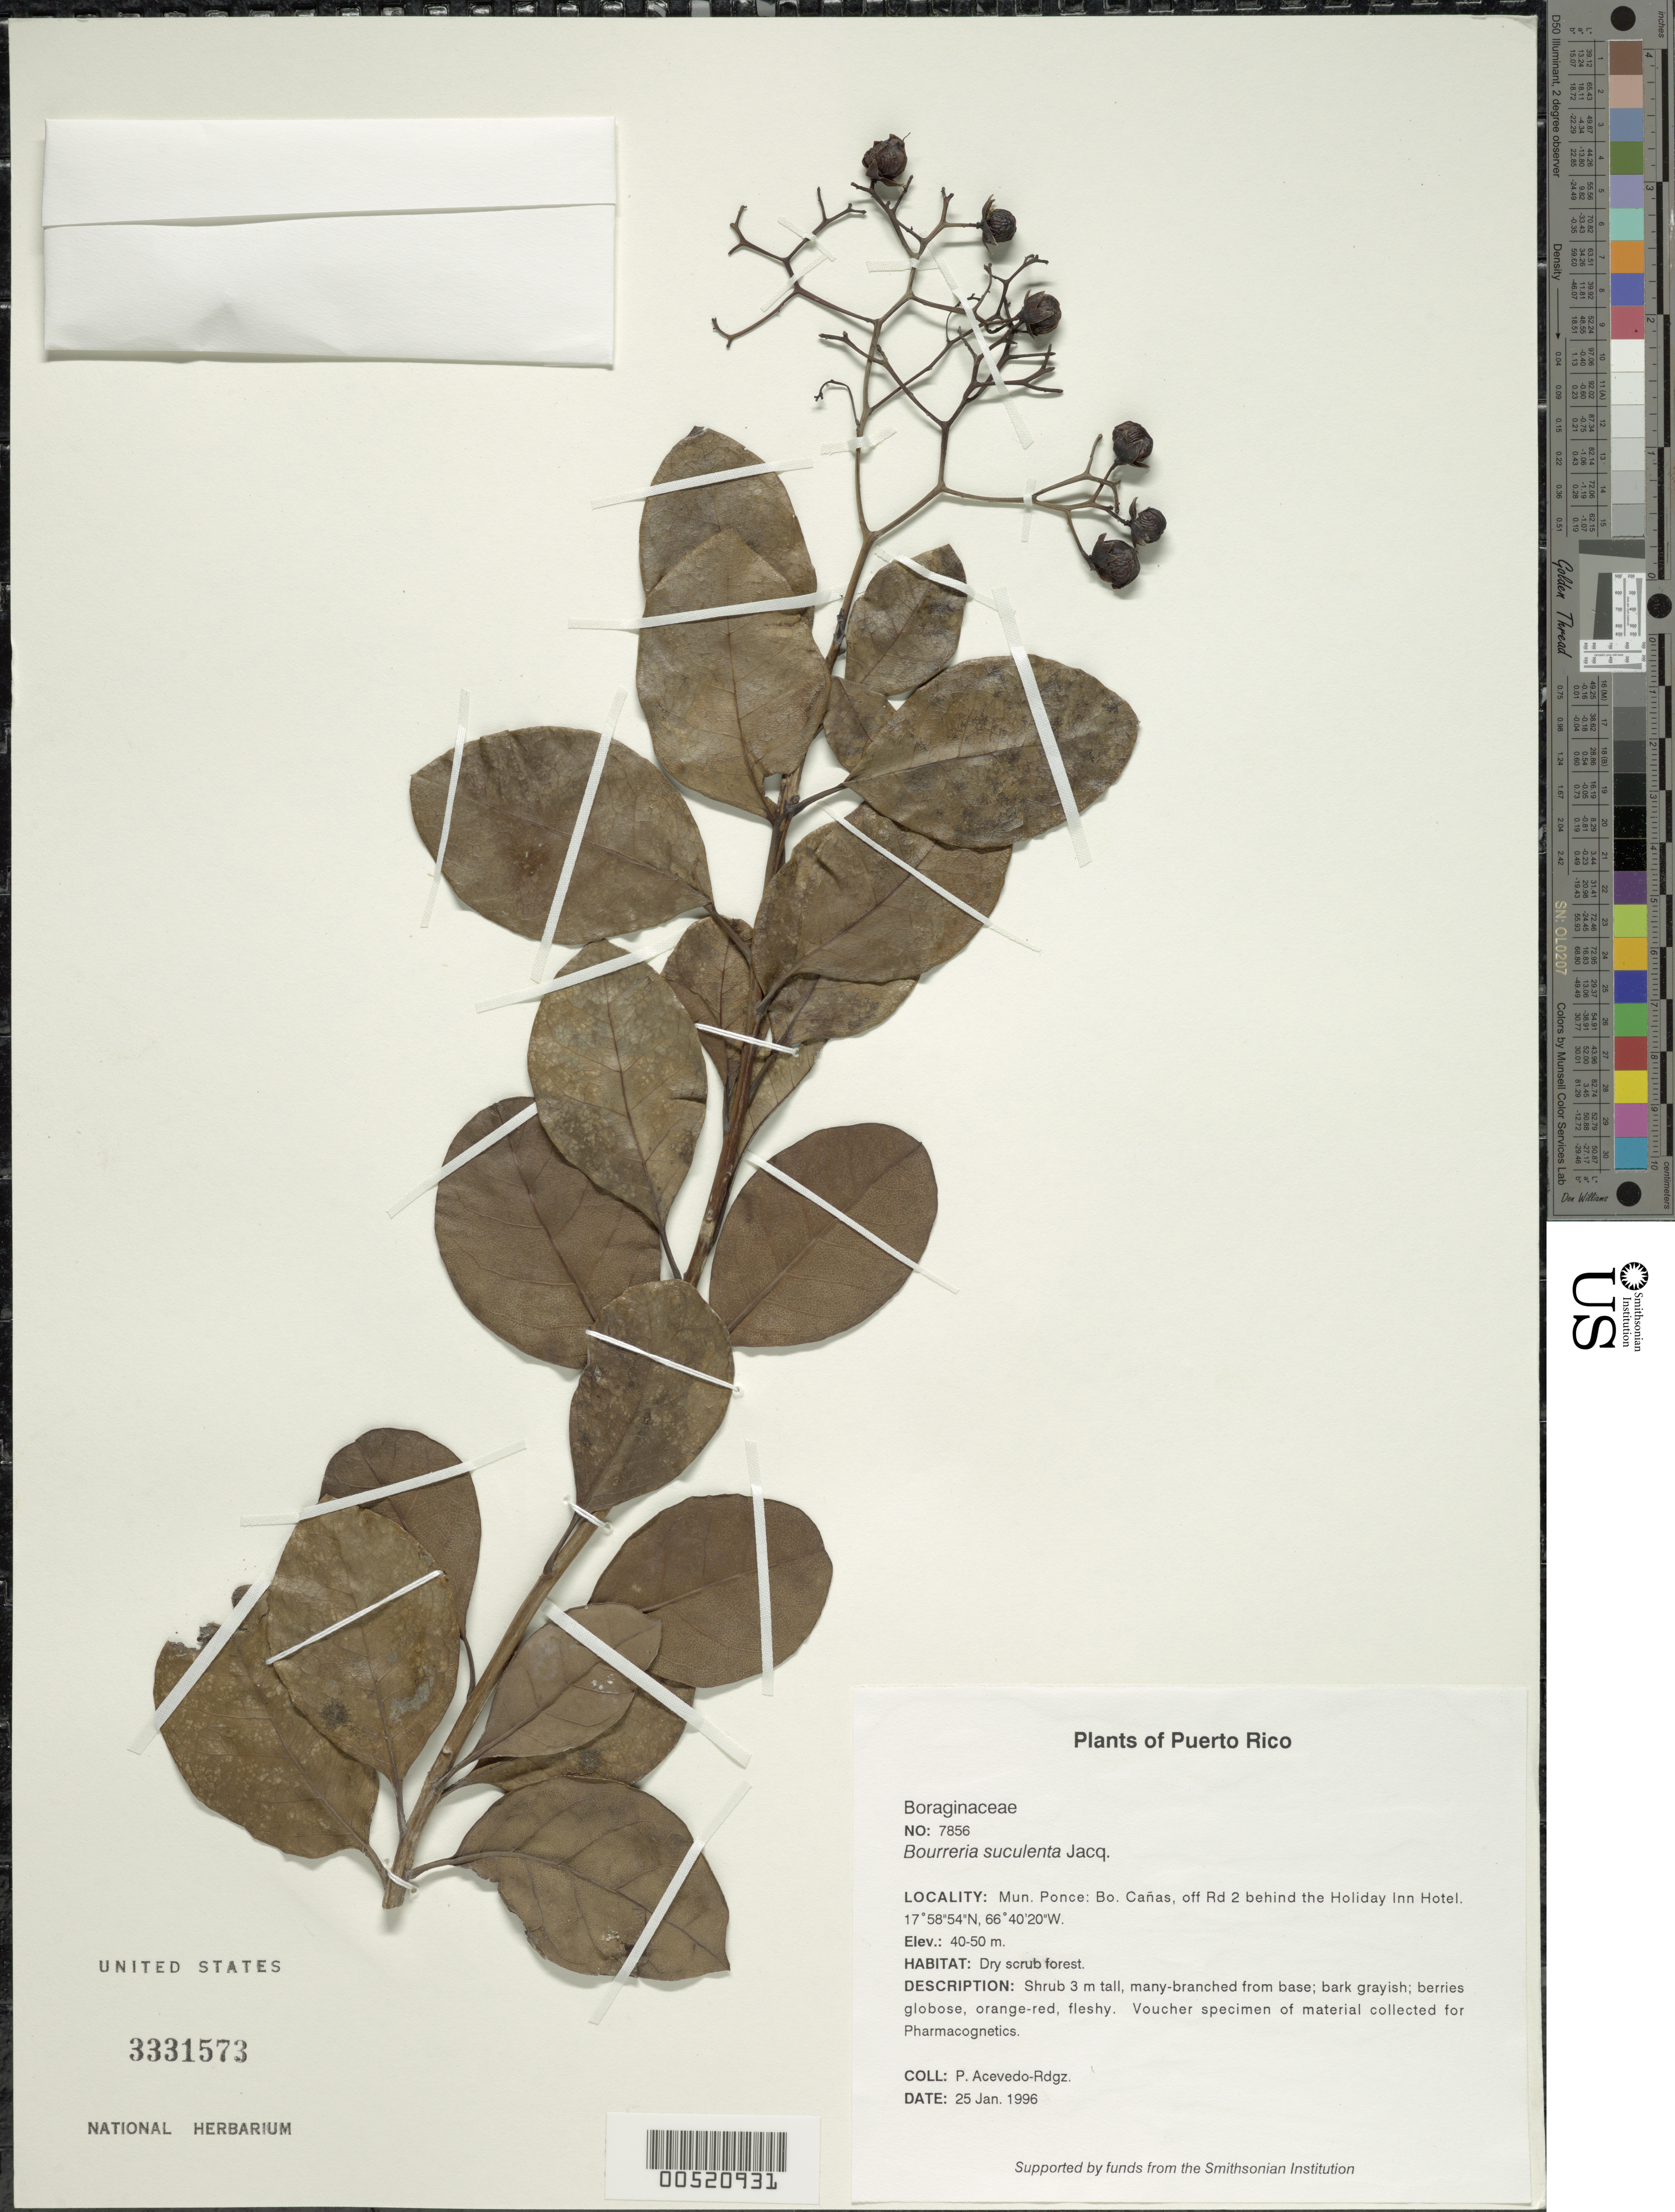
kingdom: Plantae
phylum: Tracheophyta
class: Magnoliopsida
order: Boraginales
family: Ehretiaceae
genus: Bourreria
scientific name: Bourreria succulenta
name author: Jacq.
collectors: P. Acevedo-Rodr. & G. J. Breckon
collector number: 7856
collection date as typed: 25 Jan 1996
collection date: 1996-01-25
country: Puerto Rico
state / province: Ponce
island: Puerto Rico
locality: Ponce: Bo. Cañas, off Rd 2 behind the Holiday Inn Hotel.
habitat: Dry scrub forest.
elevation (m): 40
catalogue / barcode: US 3331573